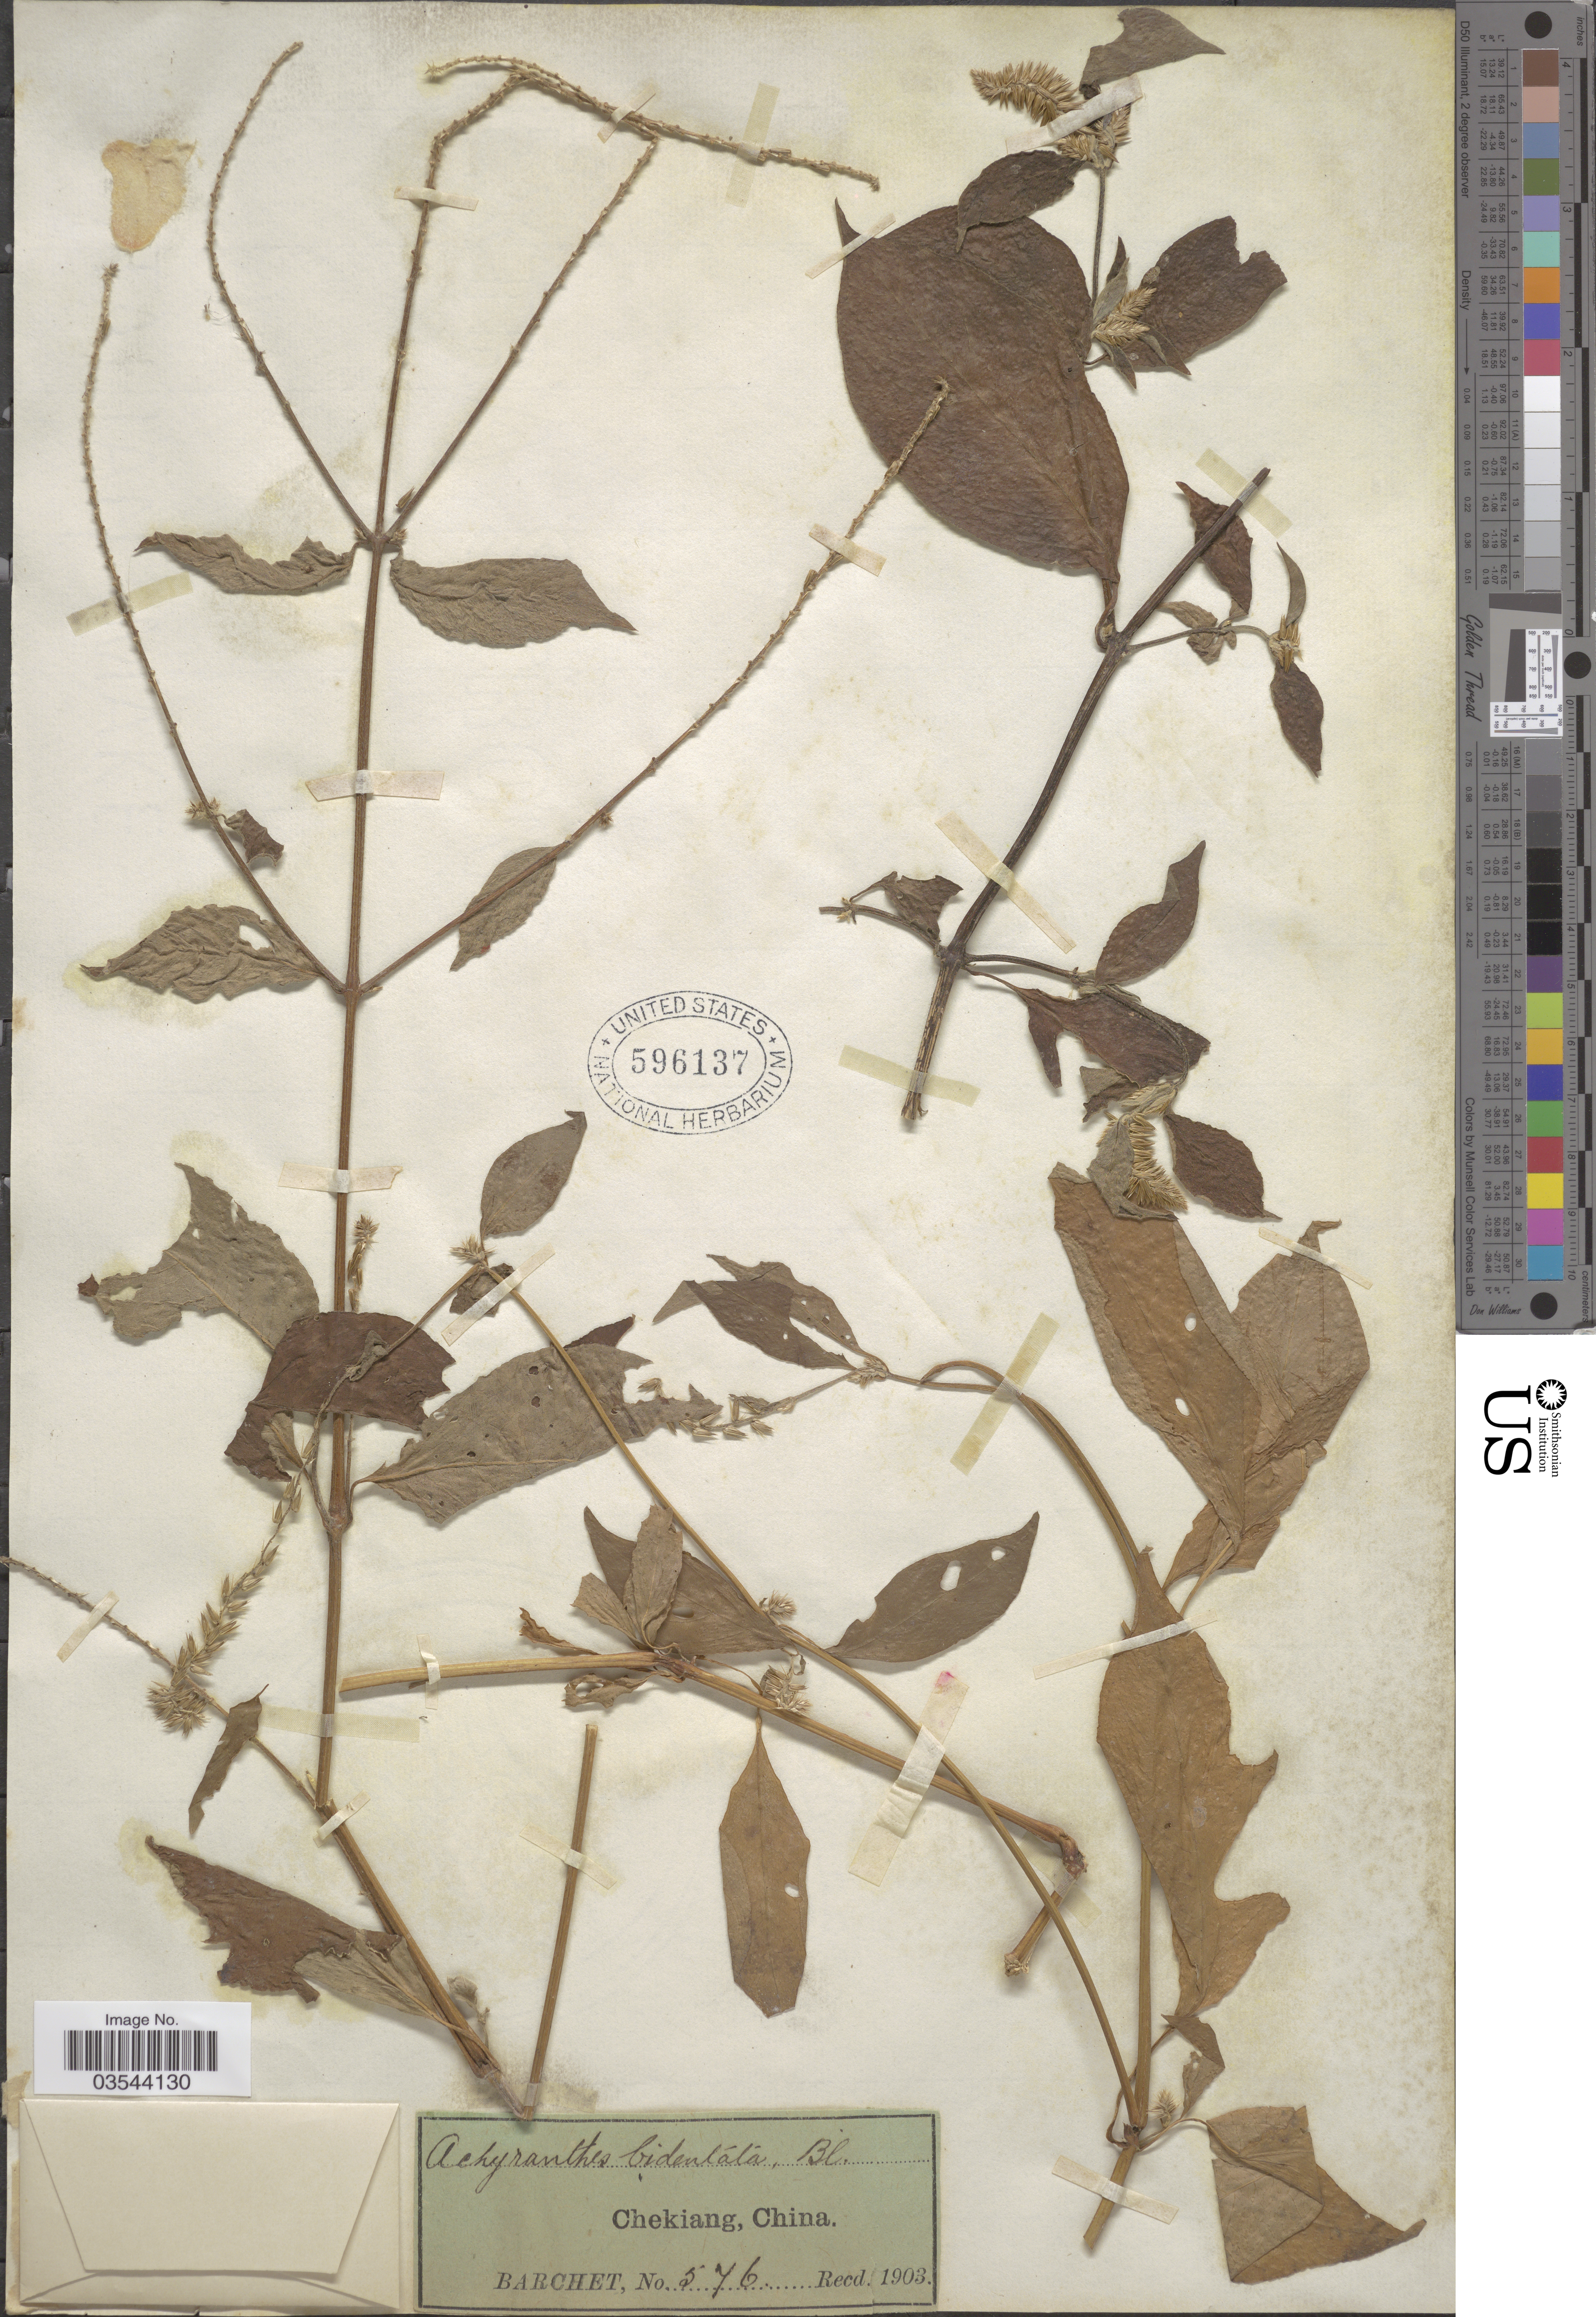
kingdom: Plantae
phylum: Tracheophyta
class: Magnoliopsida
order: Caryophyllales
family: Amaranthaceae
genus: Achyranthes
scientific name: Achyranthes bidentata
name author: Blume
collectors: Barchet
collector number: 576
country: China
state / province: Zhejiang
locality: Chekiang.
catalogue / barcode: US 596137